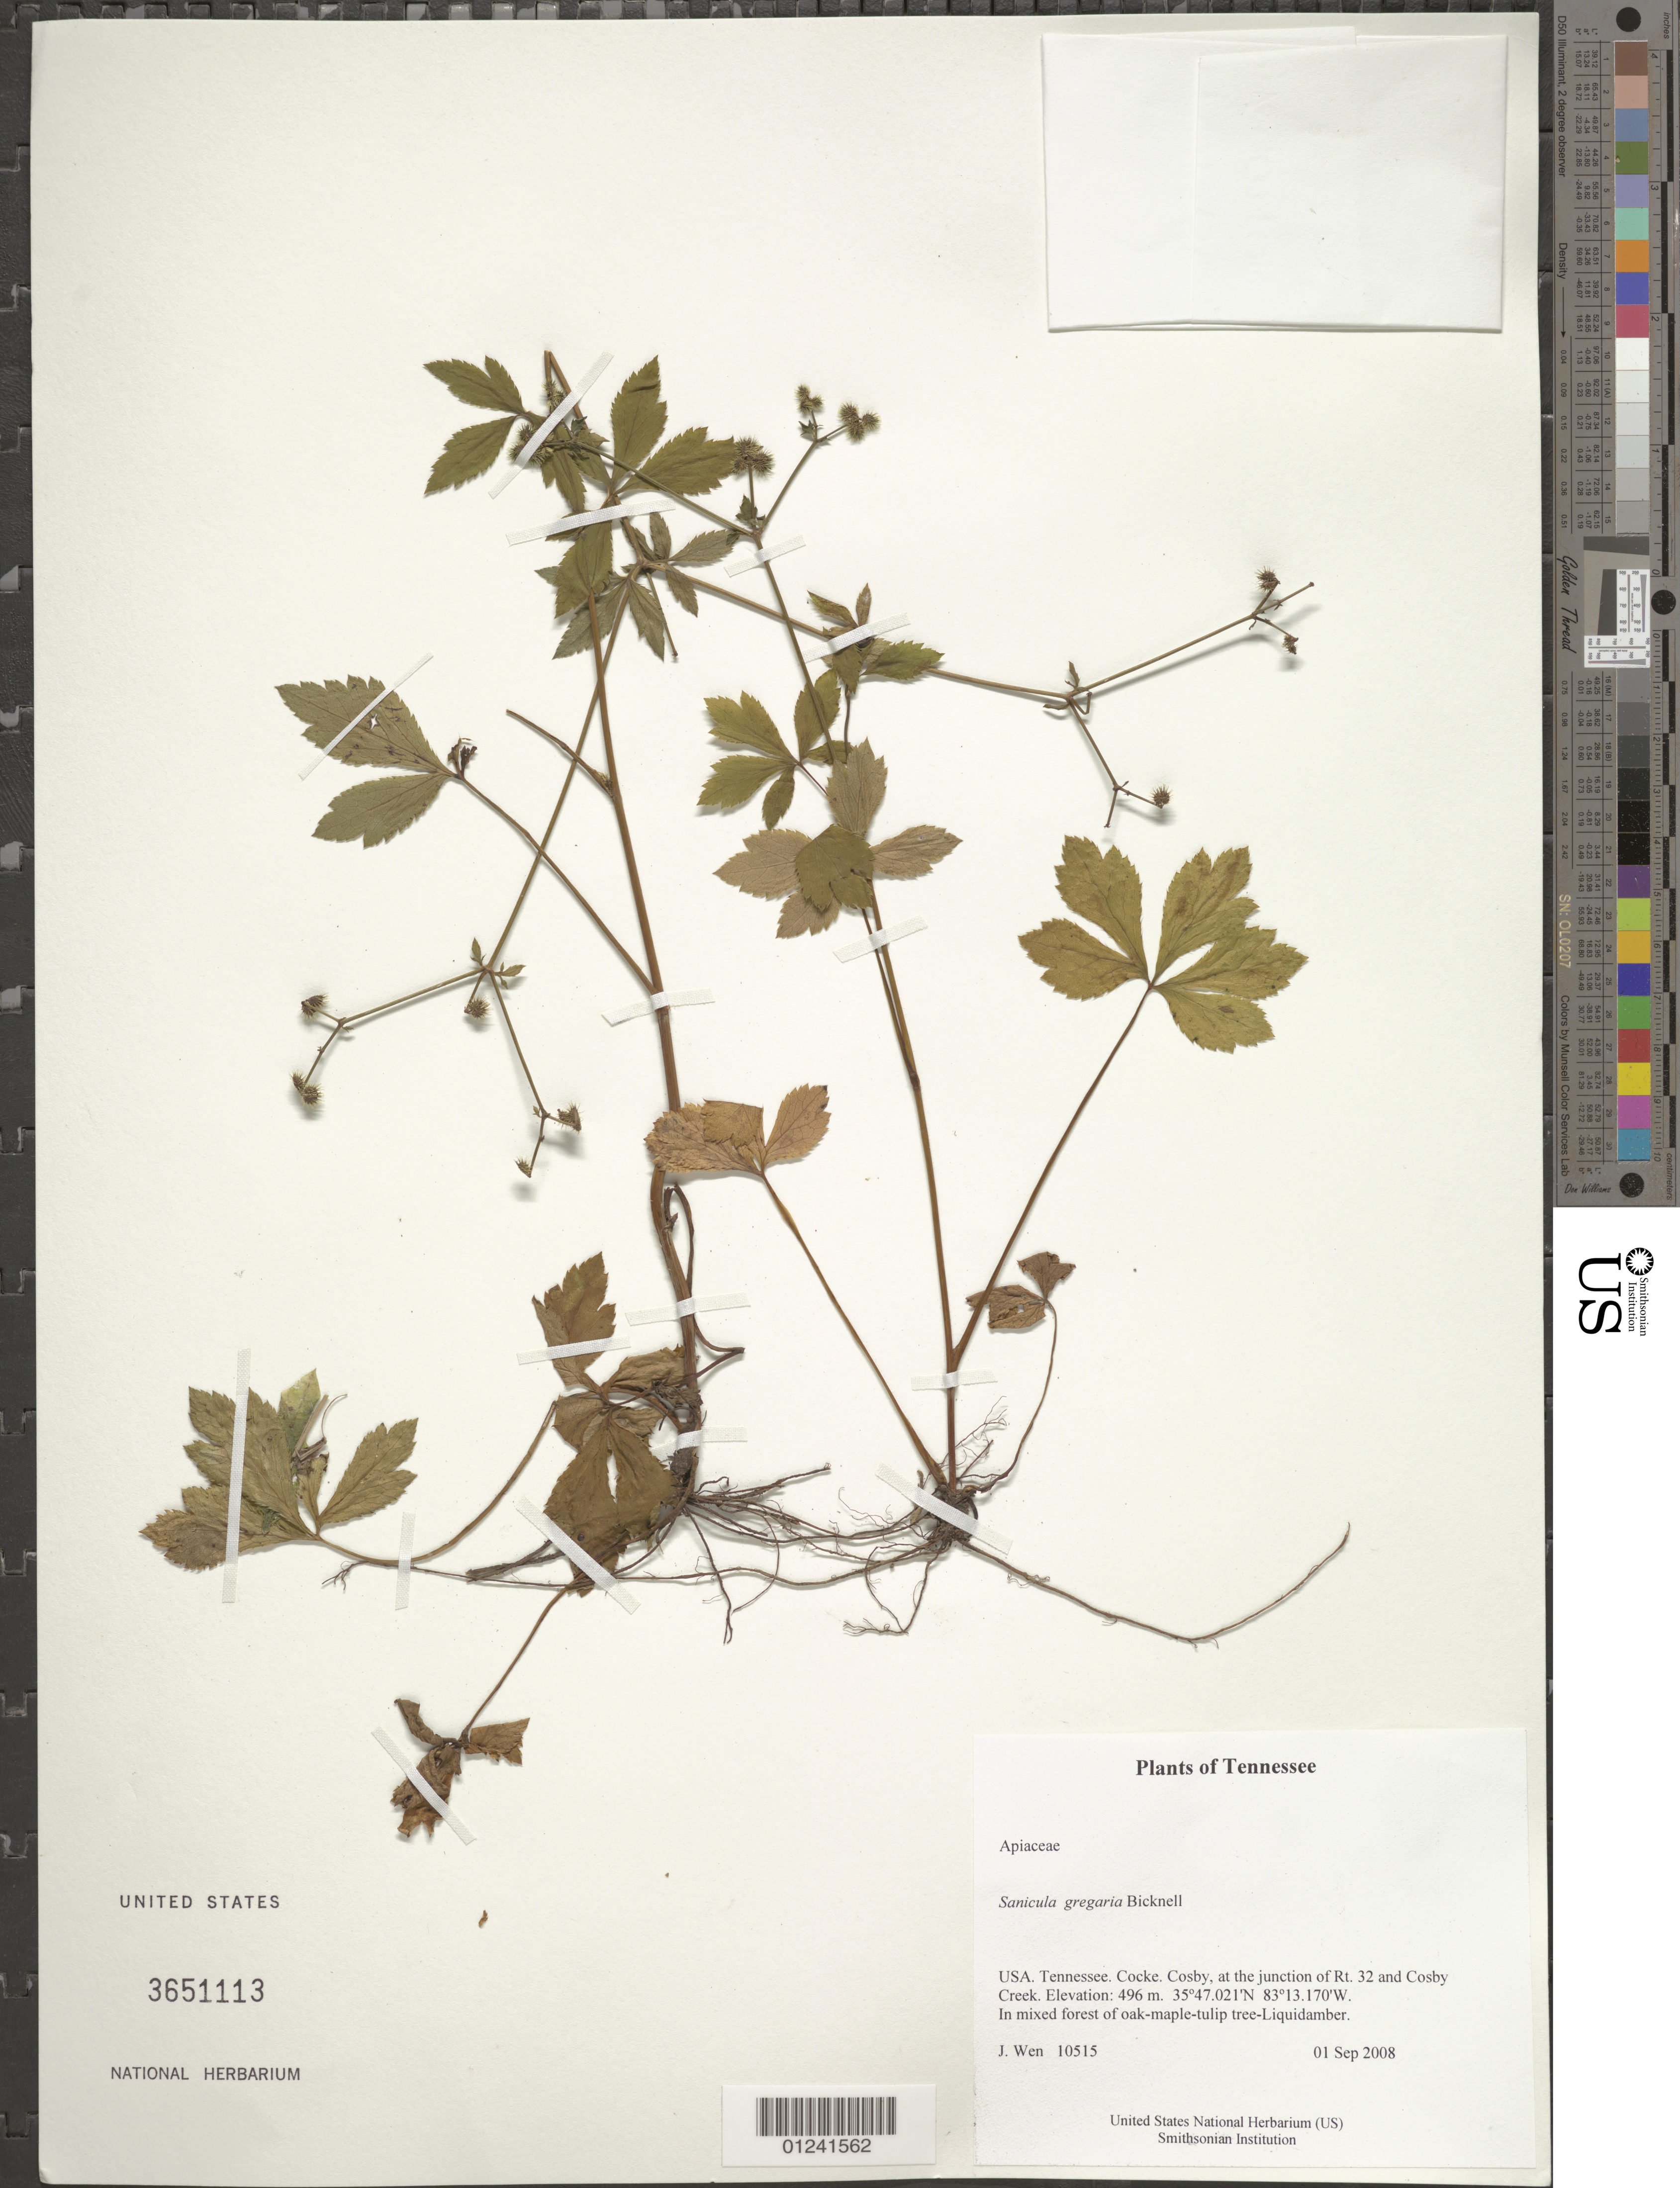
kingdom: Plantae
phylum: Tracheophyta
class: Magnoliopsida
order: Apiales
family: Apiaceae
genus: Sanicula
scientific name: Sanicula gregaria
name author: E.P. Bicknell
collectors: J. Wen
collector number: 10515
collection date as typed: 01 Sep 2008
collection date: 2008-09-01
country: United States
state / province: Tennessee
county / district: Cocke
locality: Cosby, at the junction of Rt. 32 and Cosby Creek.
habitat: In mixed forest of oak-maple-tulip tree-Liquidamber.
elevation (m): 496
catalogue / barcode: US 3651113